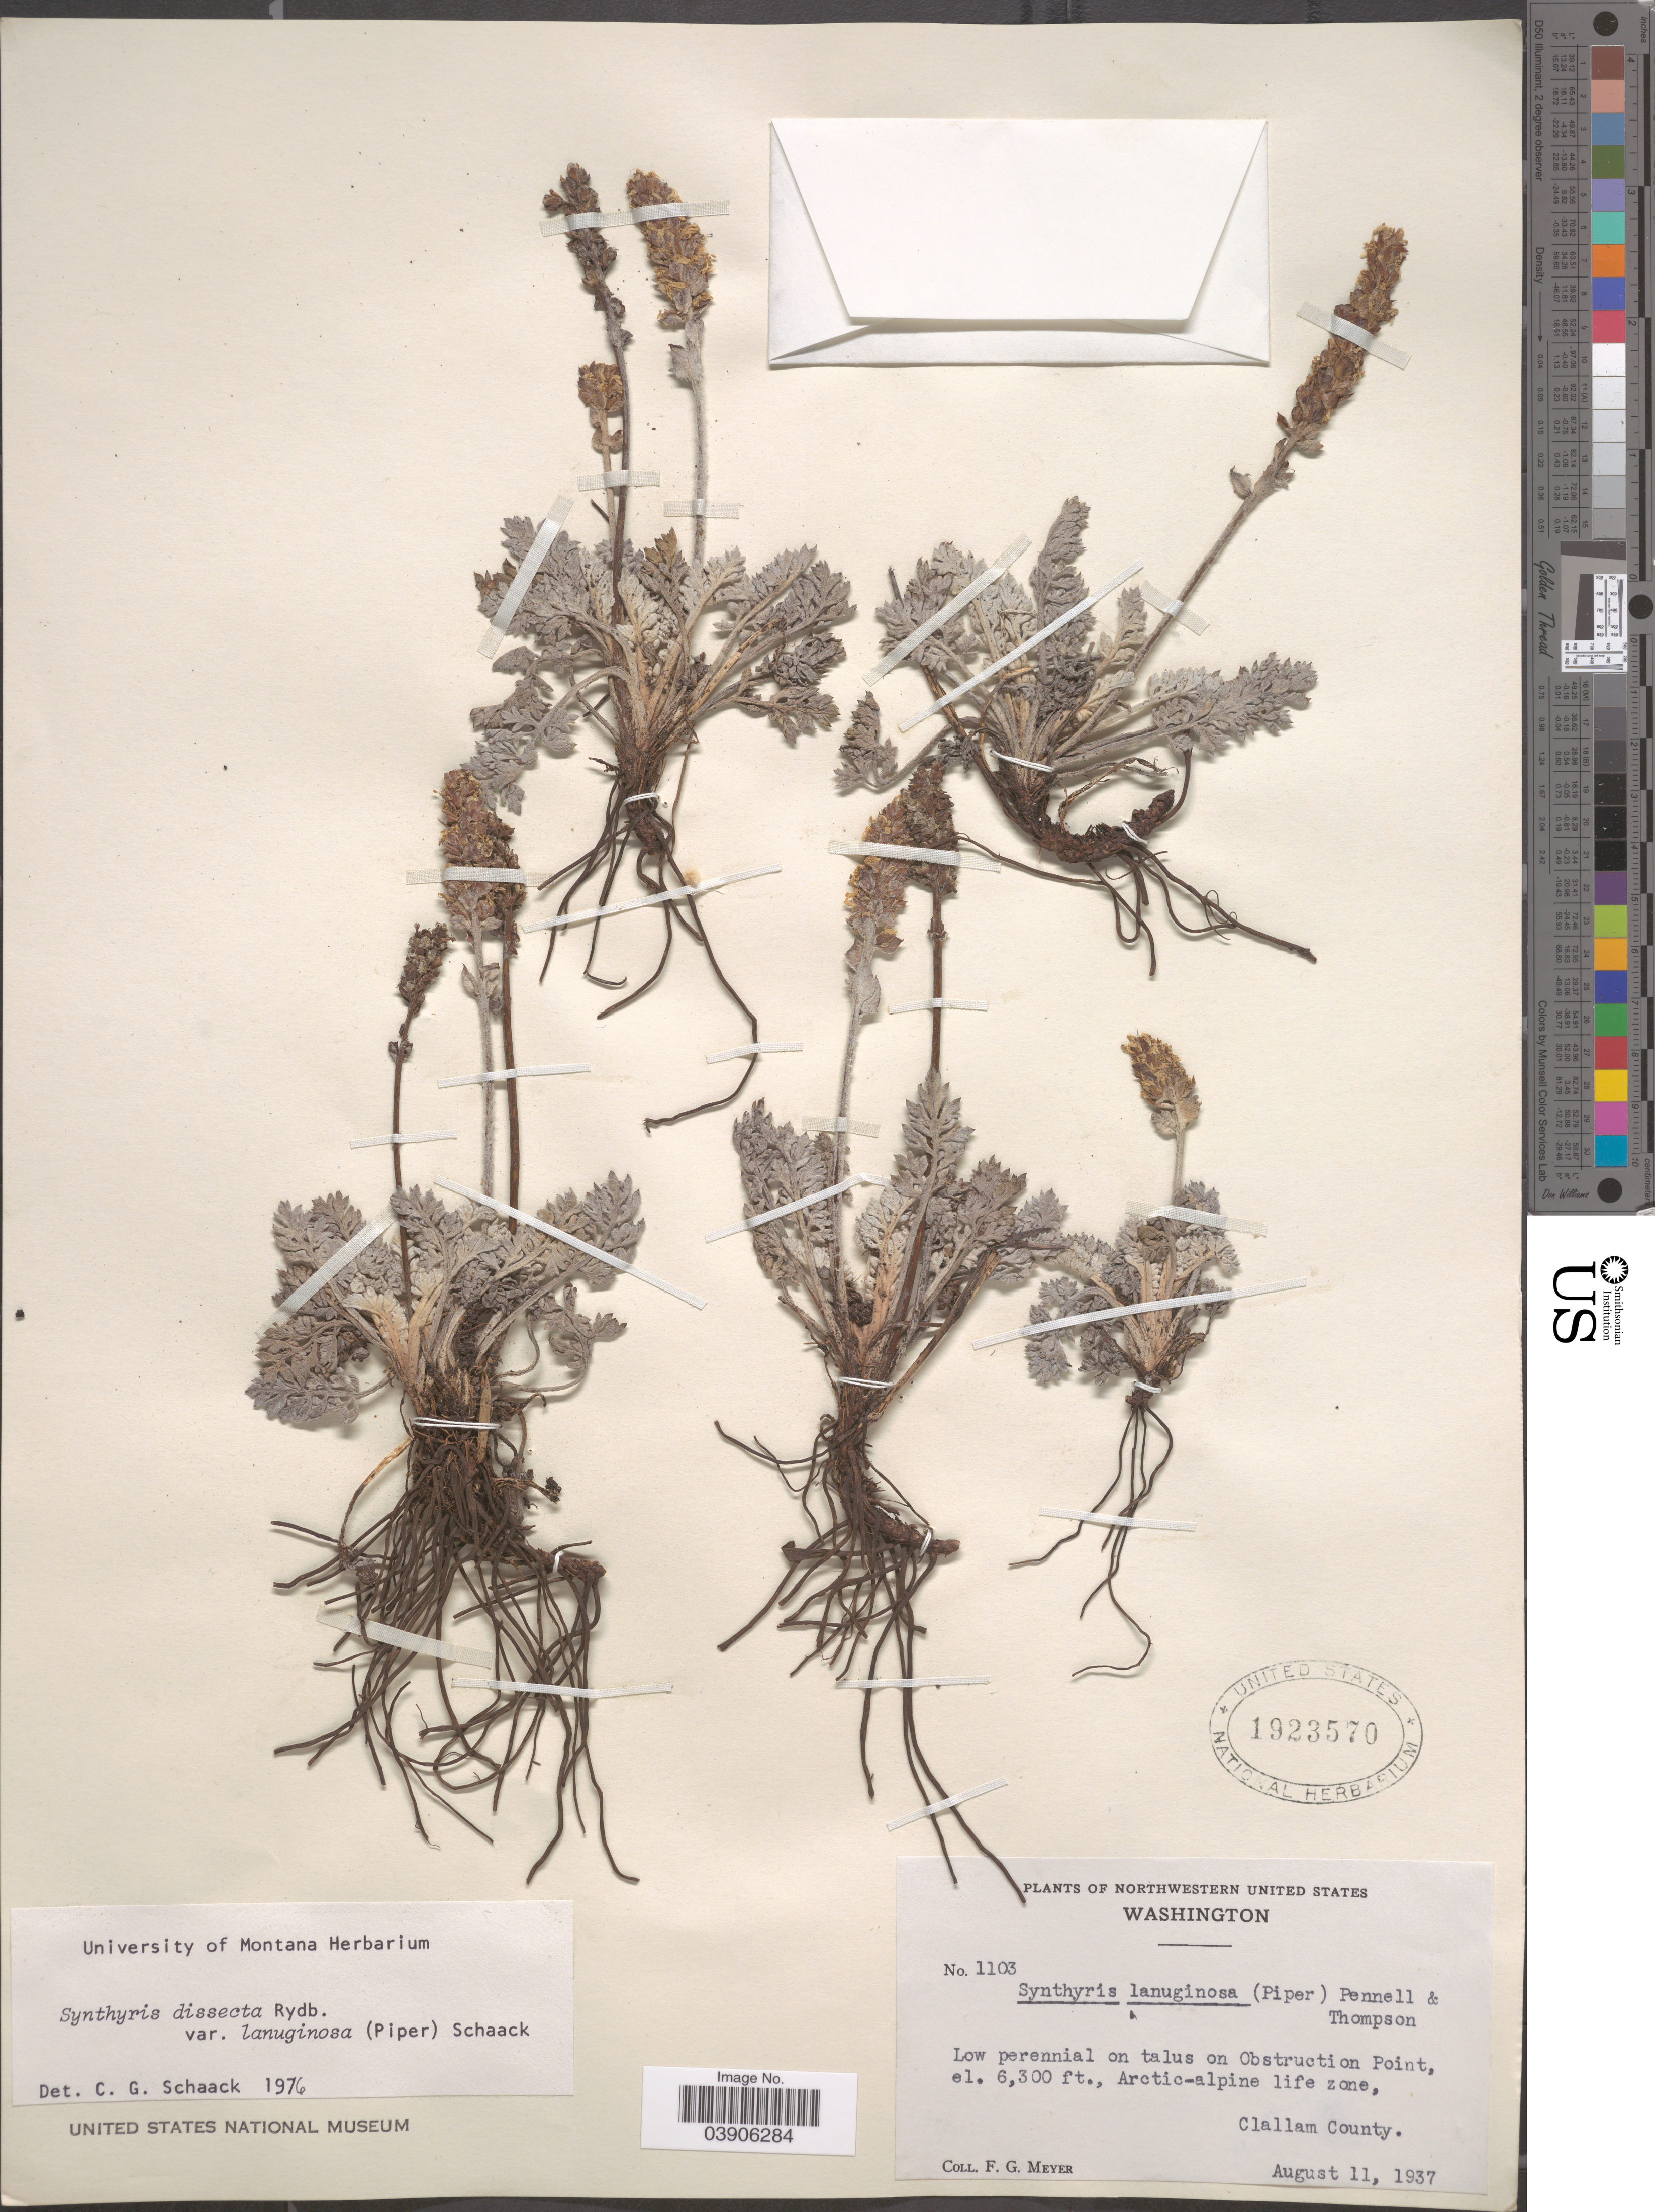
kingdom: Plantae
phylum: Tracheophyta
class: Magnoliopsida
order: Lamiales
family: Plantaginaceae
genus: Synthyris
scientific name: Synthyris dissecta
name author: Rydb.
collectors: F. G. Meyer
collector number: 1103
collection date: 1937-08-11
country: United States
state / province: Washington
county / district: Clallam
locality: Northwestern United States. Low perennial on talus on Obstruction Point. Arctic-alpine life zone, Clallam County.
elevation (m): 1920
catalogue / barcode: US 1923570